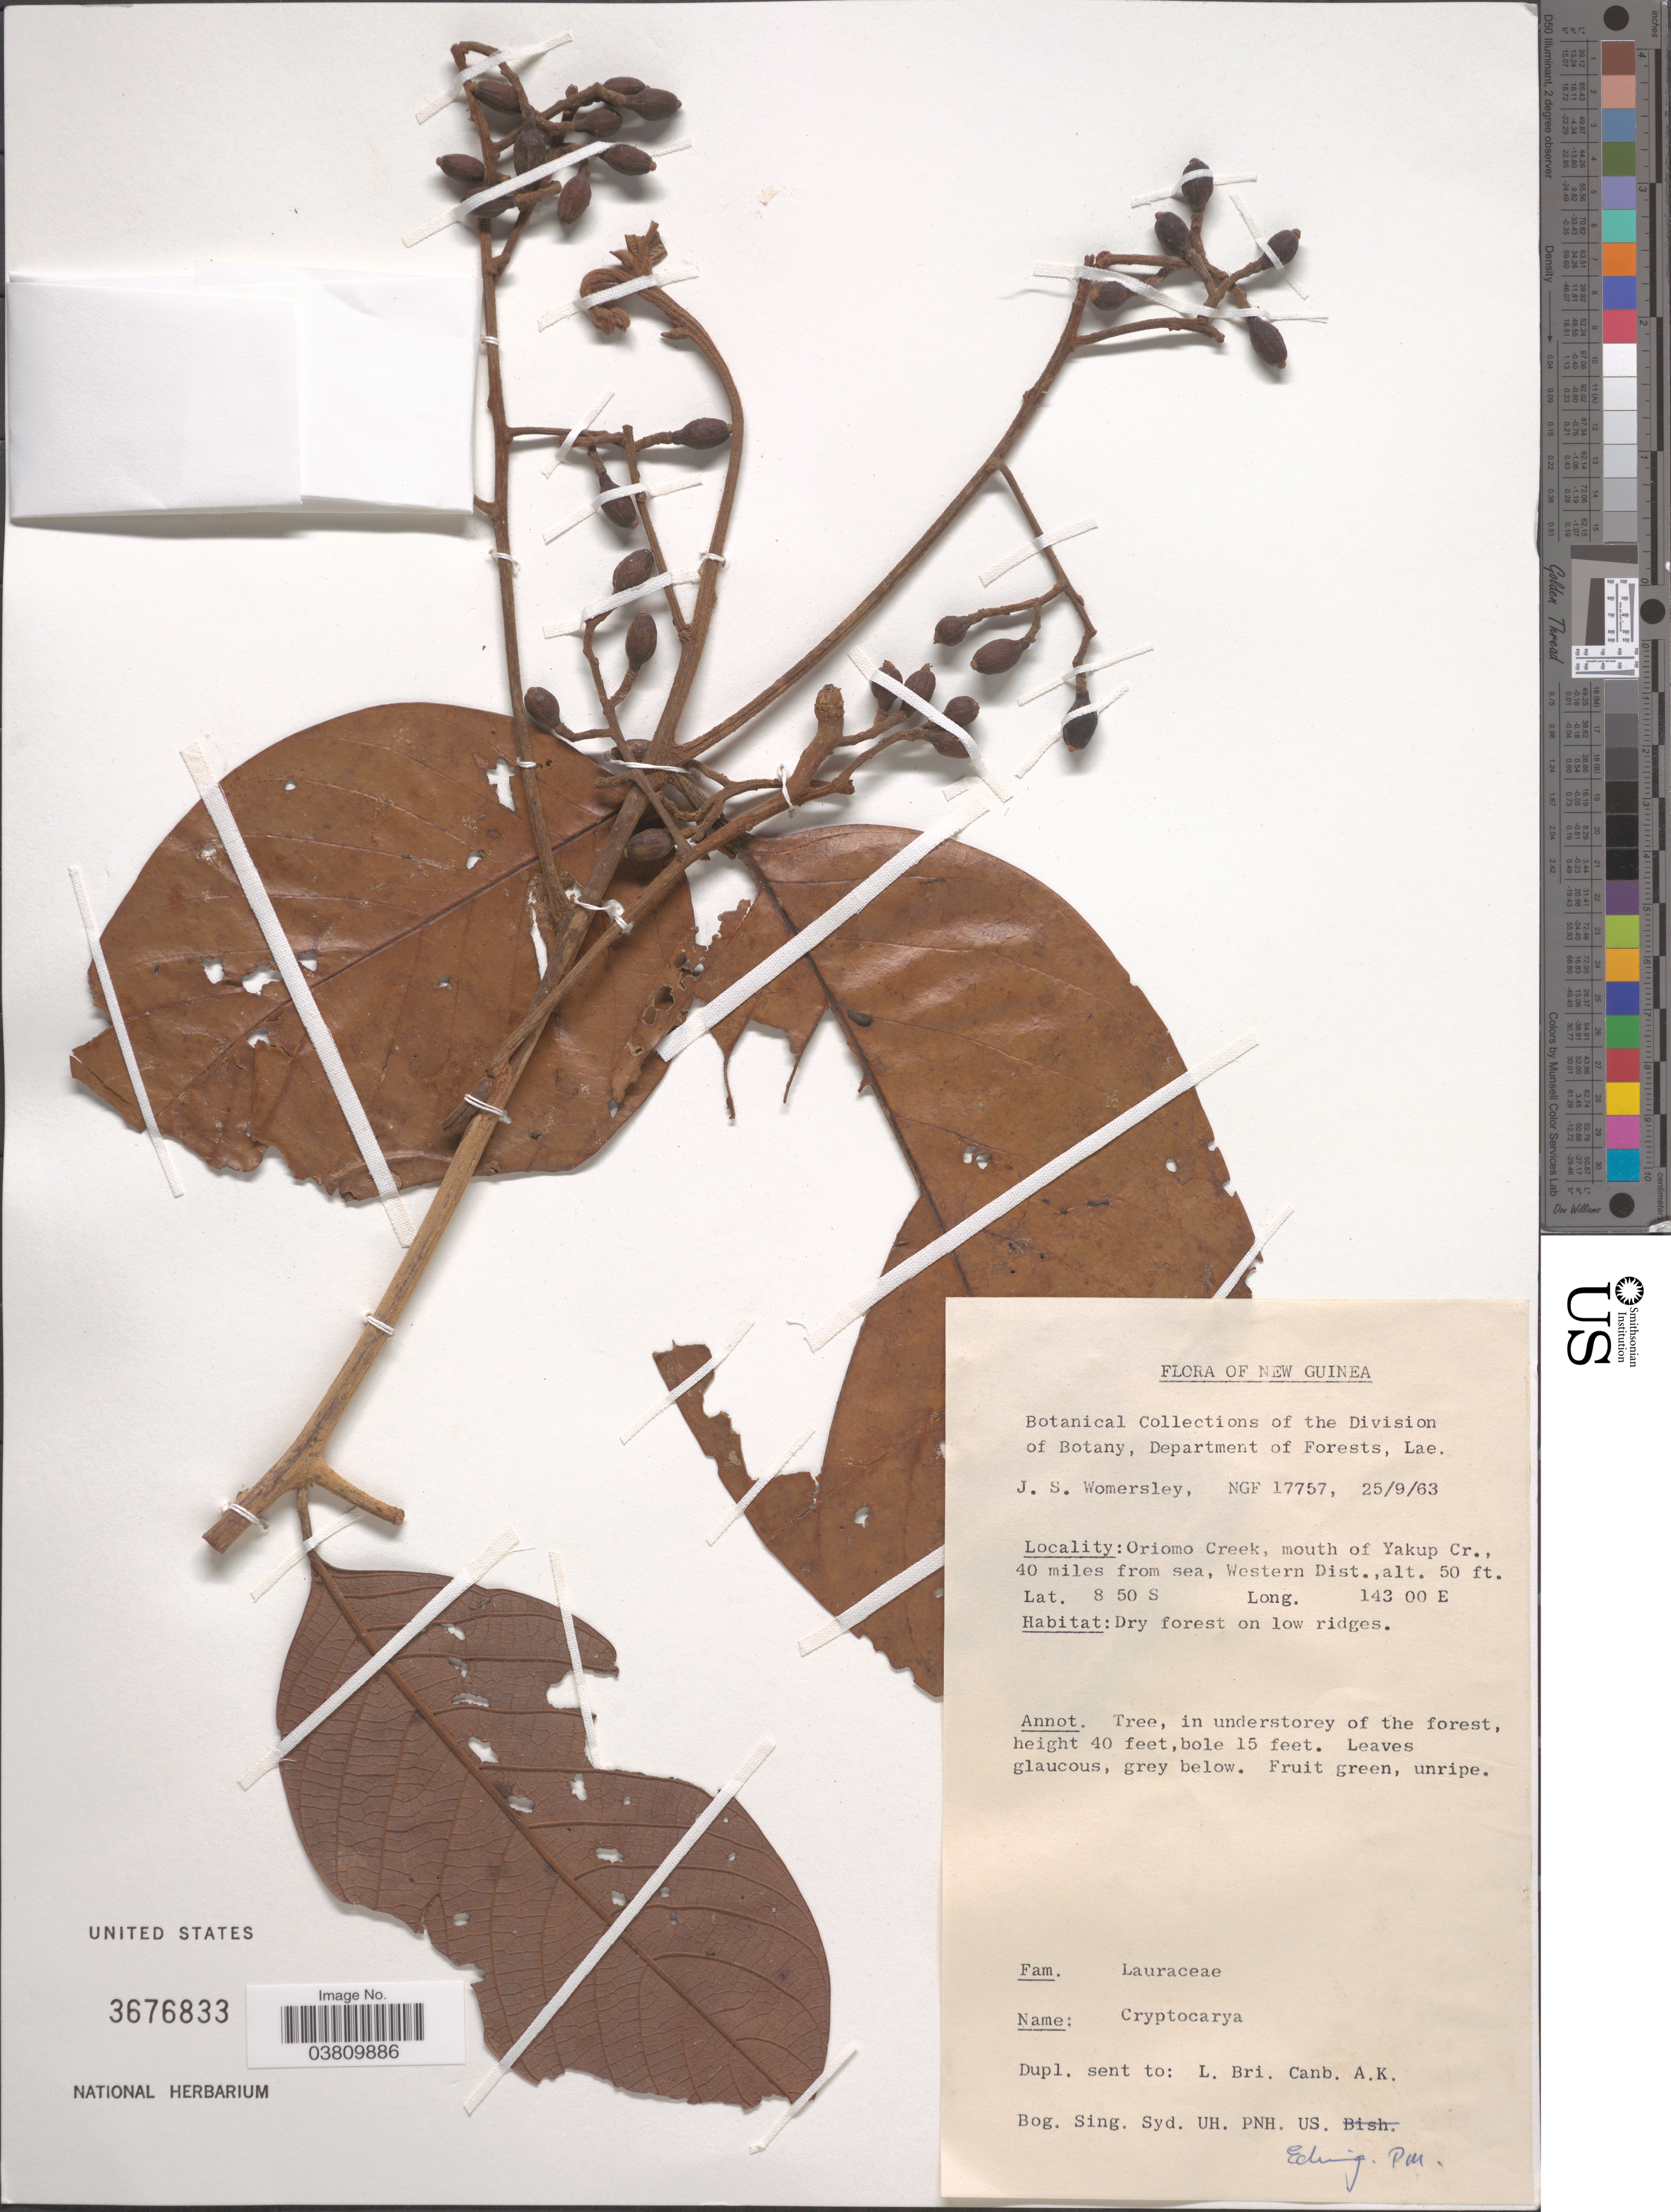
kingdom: Plantae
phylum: Tracheophyta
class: Magnoliopsida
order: Laurales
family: Lauraceae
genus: Cryptocarya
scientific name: Cryptocarya sp.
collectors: J. S. Womersley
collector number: NGF 17757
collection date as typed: Transcribed d/m/y: 25/9/63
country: Papua New Guinea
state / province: Manus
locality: New Guinea. Oriomo Creek, mouth of Yakup Cr., 40 miles from sea, Western Dist.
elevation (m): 15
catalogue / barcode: US 3676833